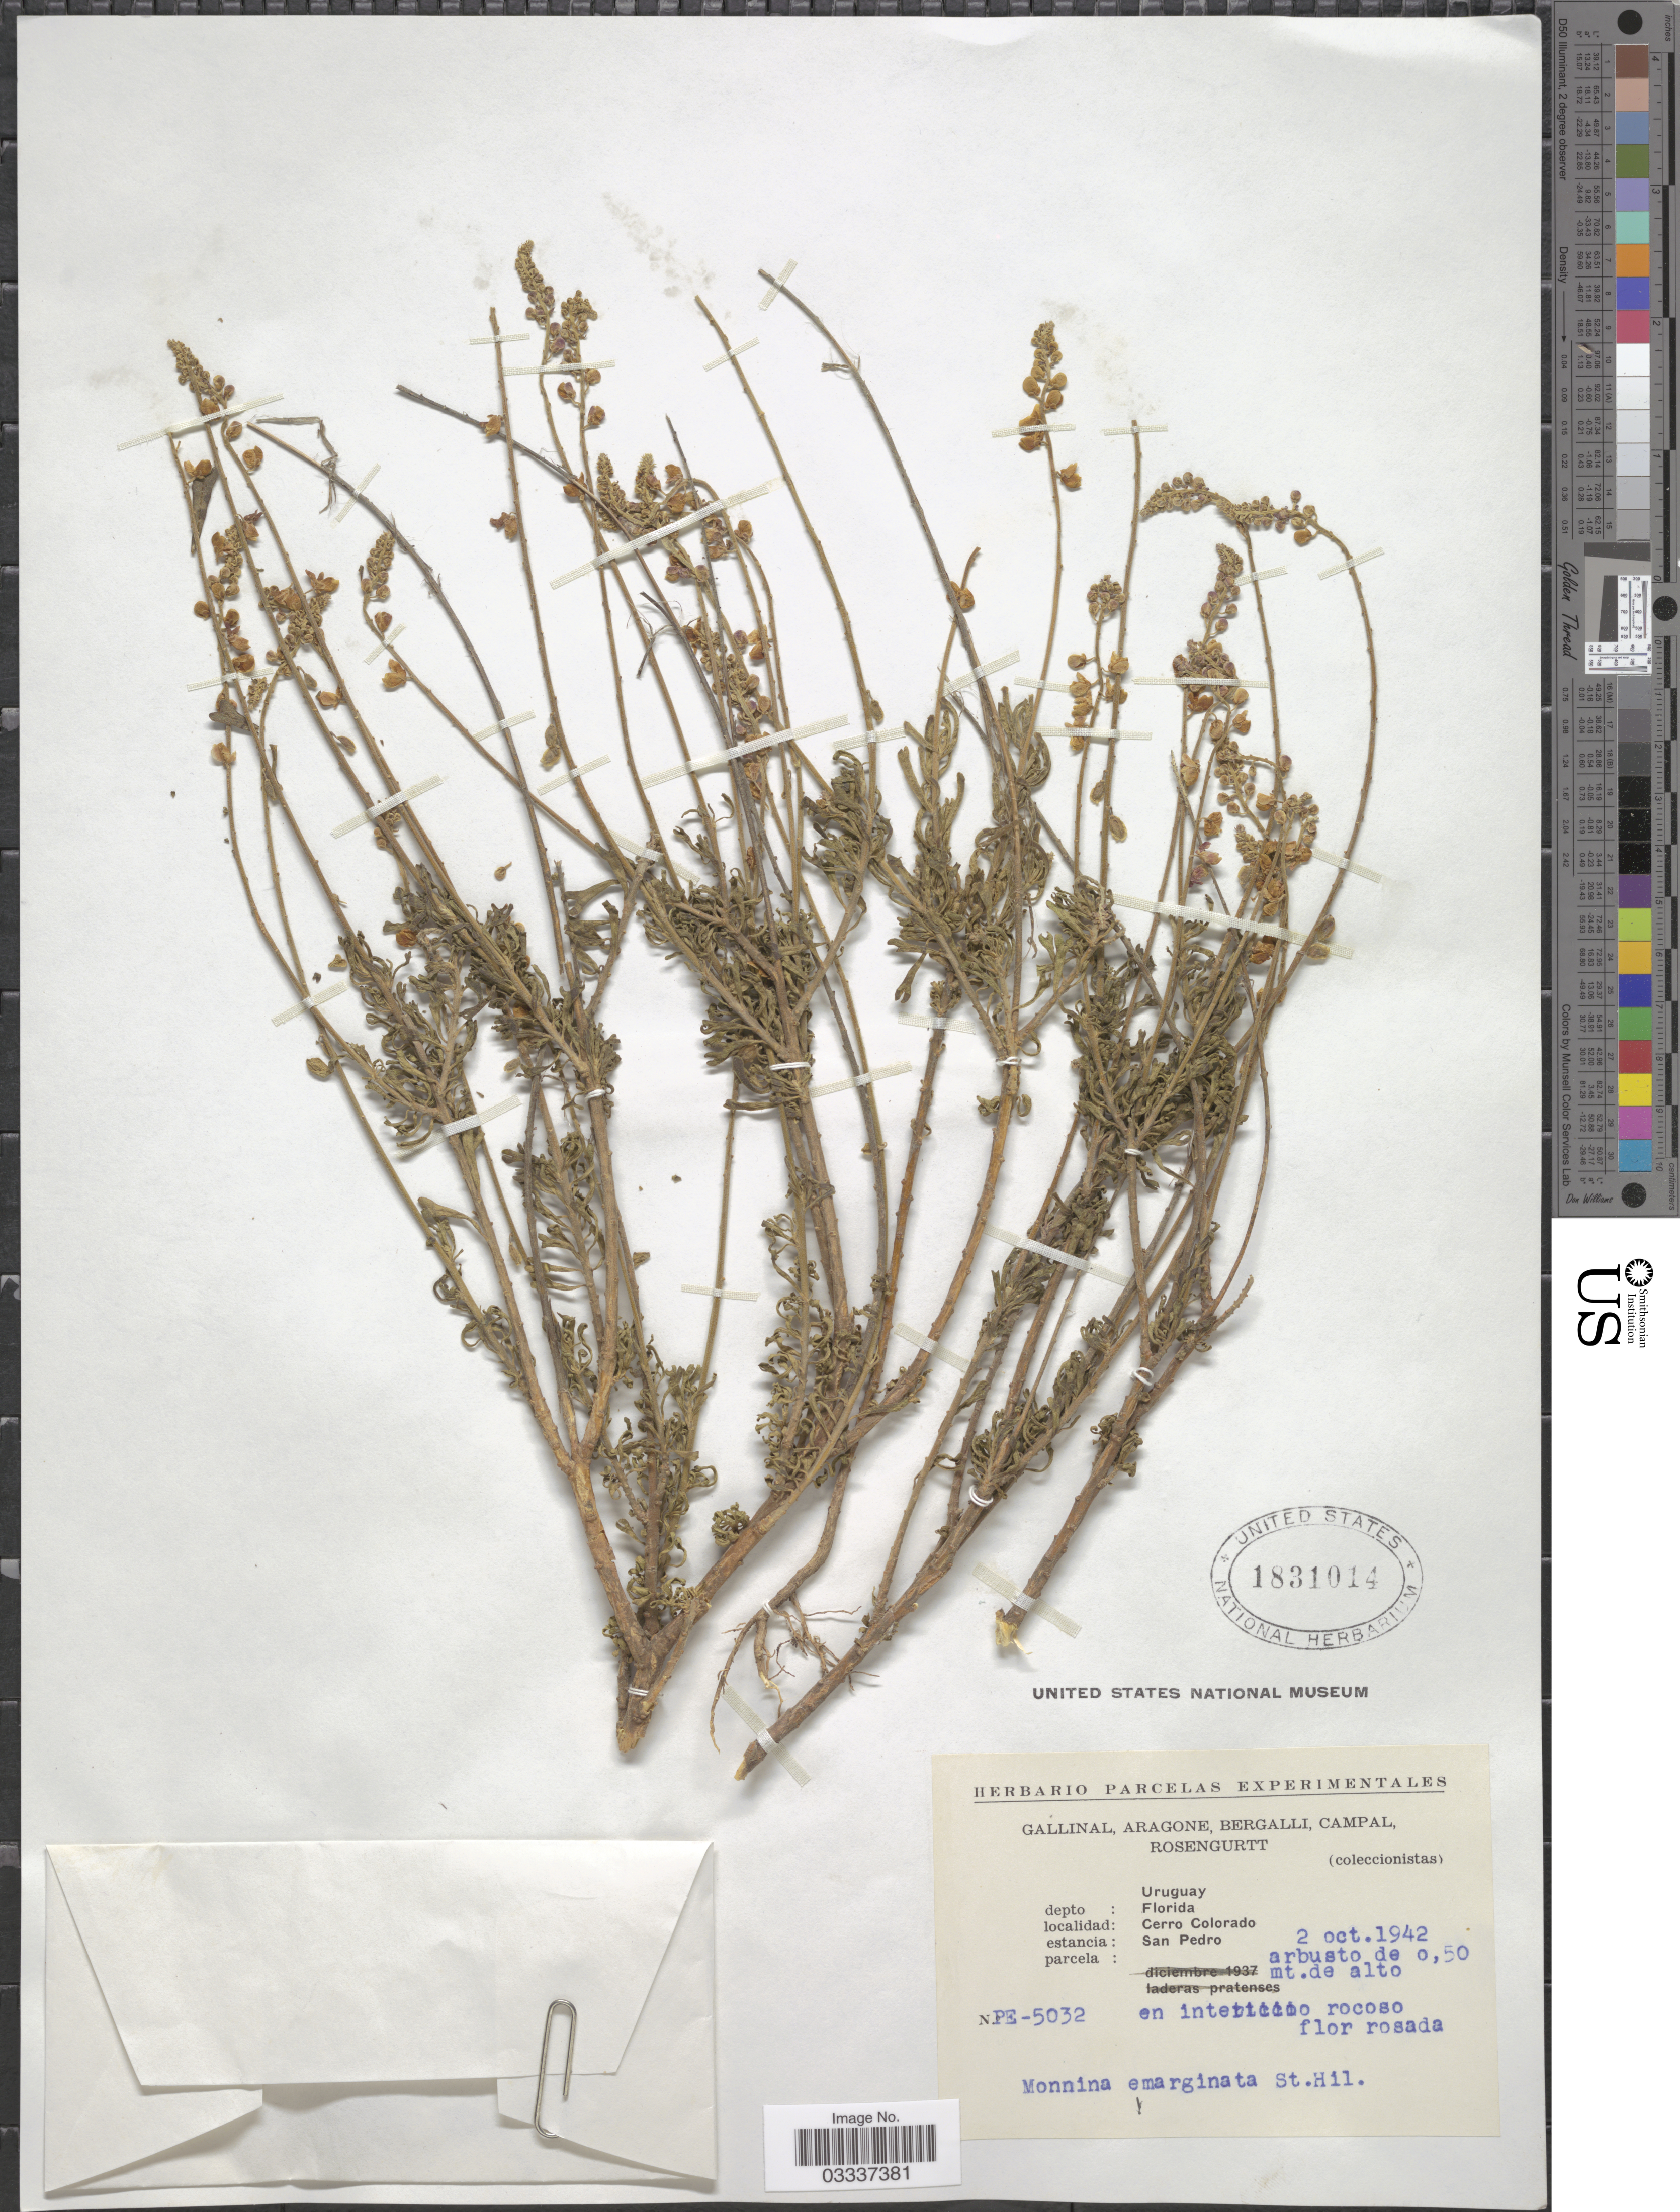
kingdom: Plantae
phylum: Tracheophyta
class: Magnoliopsida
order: Fabales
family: Polygalaceae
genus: Monnina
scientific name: Monnina emarginata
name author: A. St.-Hil.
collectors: -. Gallinal, -- Aragone, -- Bergalli, -- Campal & Rosengurtt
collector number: PE-5032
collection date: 1942-10-02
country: Uruguay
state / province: Florida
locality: Depto: Florida, Cerro Colorado, San Pedro.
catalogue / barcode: US 1831014